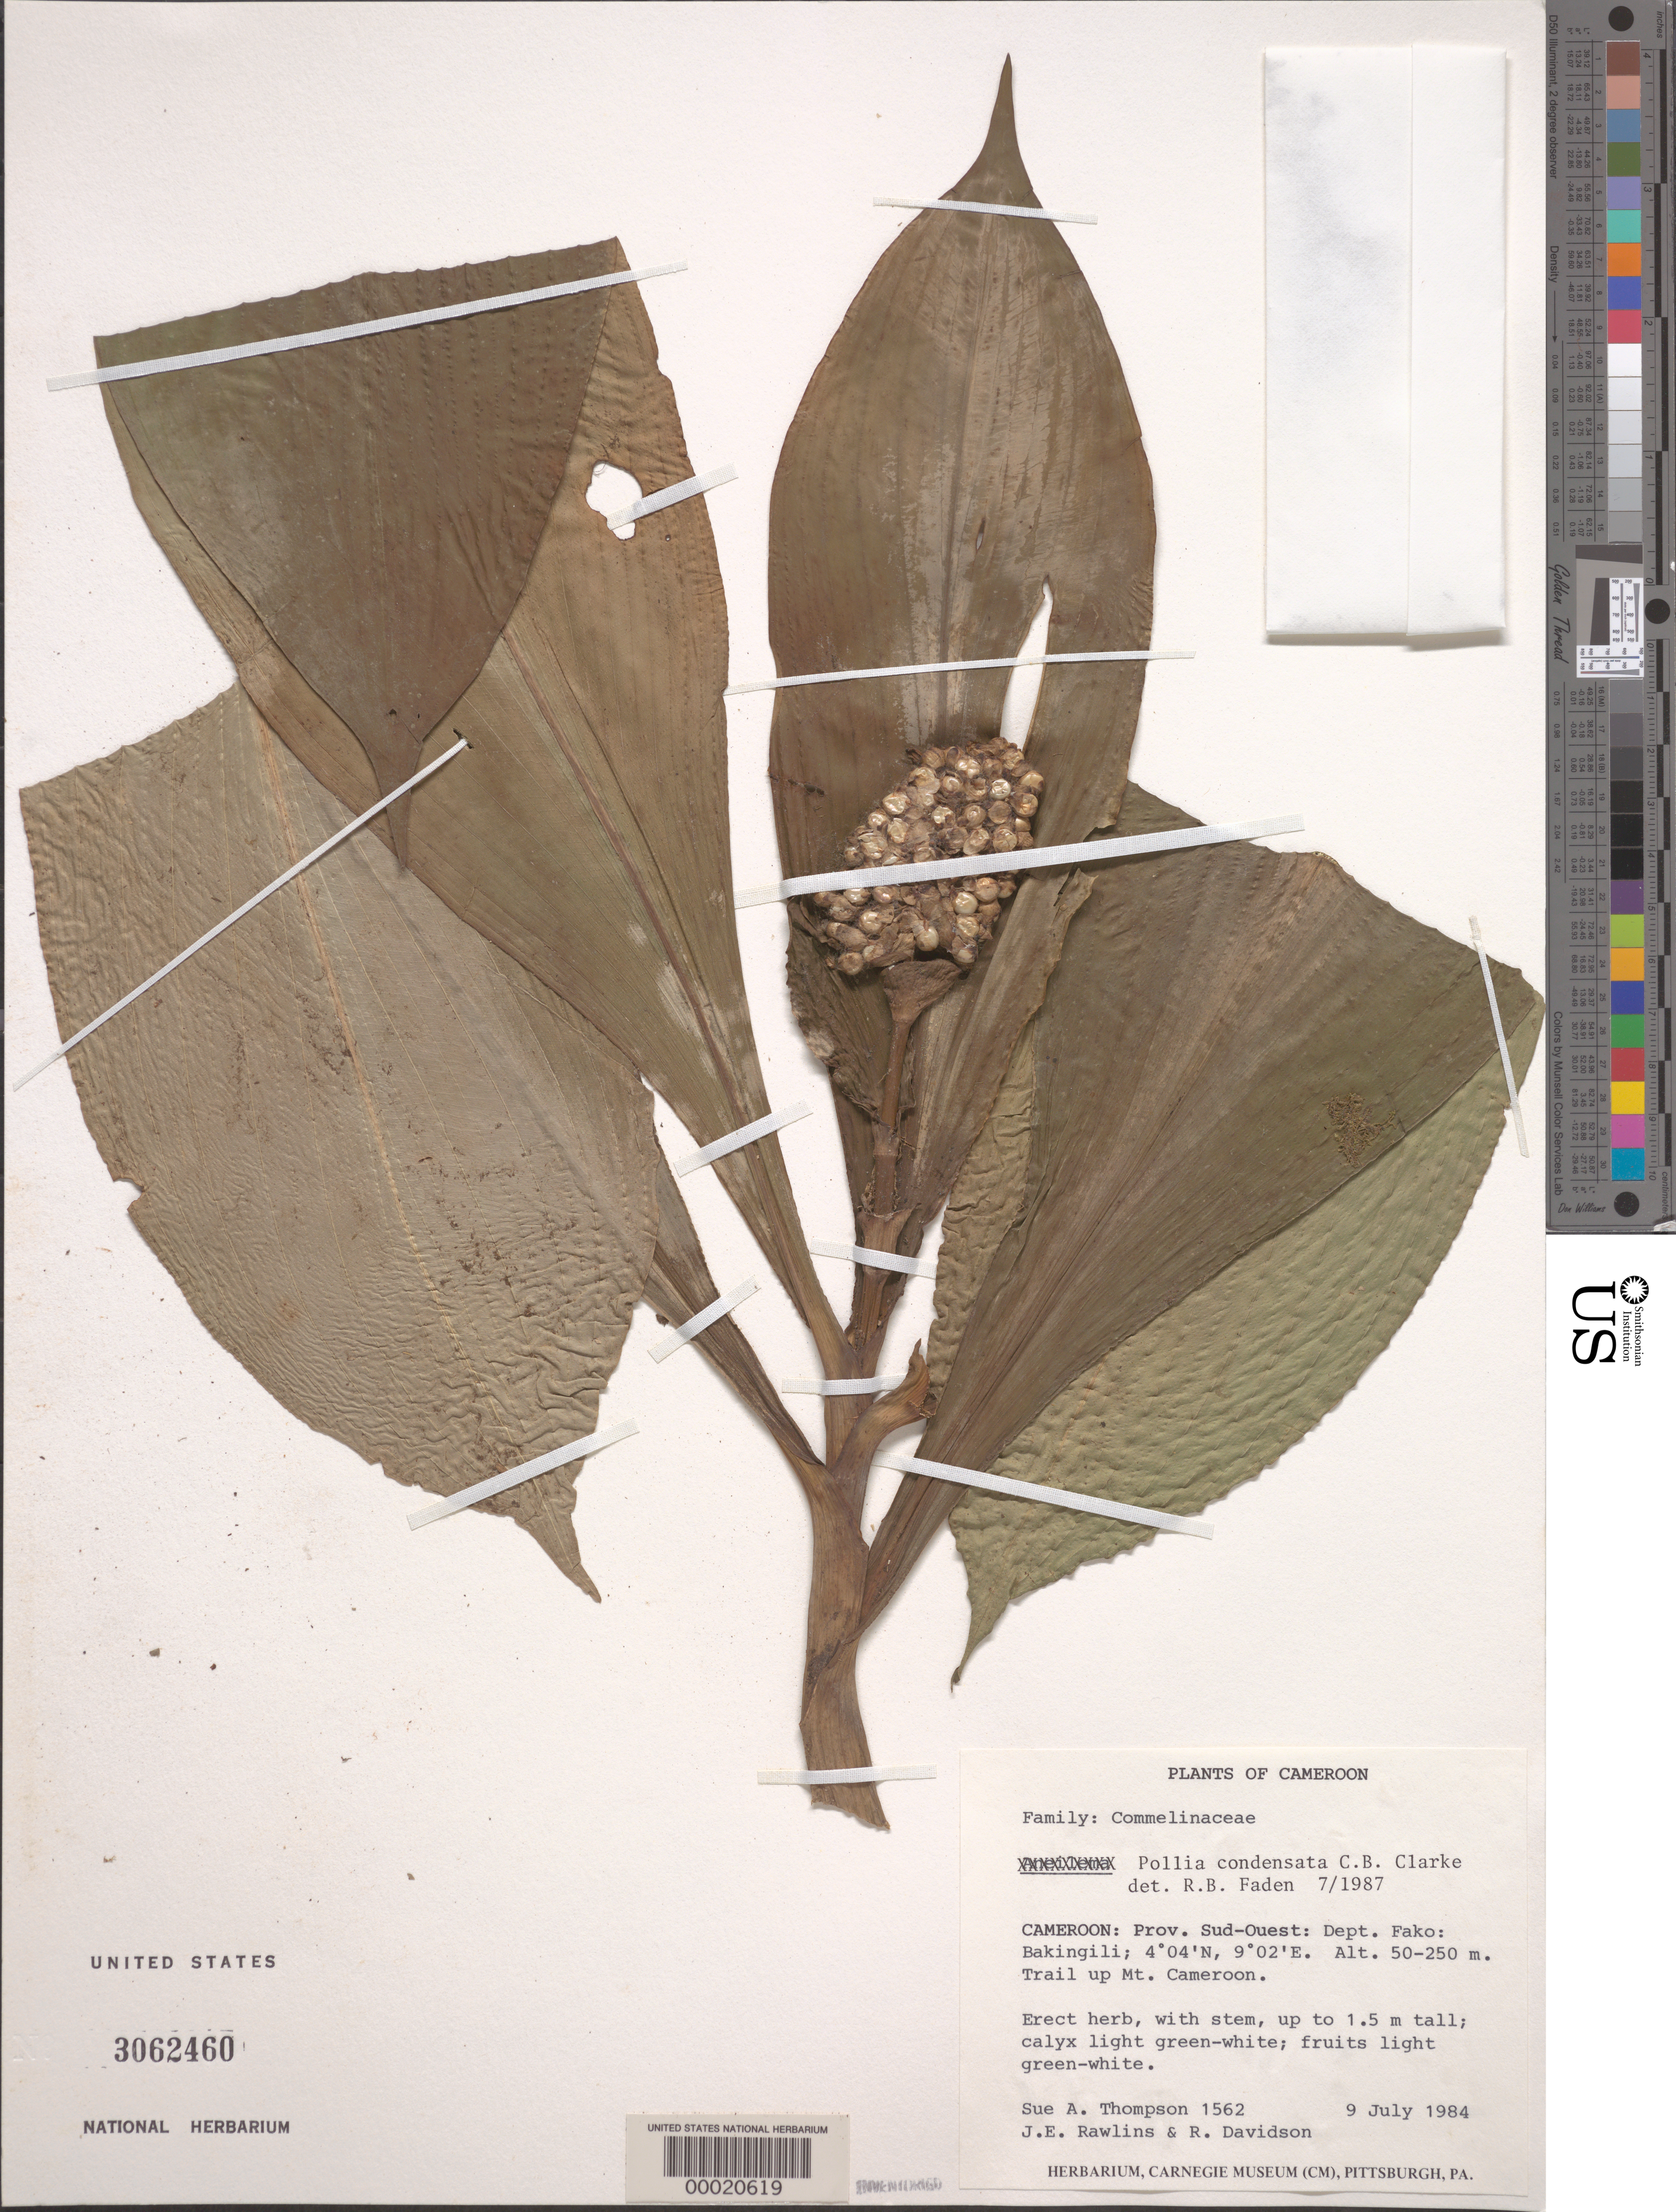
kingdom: Plantae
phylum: Tracheophyta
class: Liliopsida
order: Commelinales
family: Commelinaceae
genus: Pollia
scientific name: Pollia condensata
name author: C.B. Clarke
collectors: S. A. Thompson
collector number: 1562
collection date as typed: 09 Jul 1984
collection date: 1984-07-09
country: Cameroon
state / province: Sud-Ouest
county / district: Fako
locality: Bakingili, trail up mt. cameroon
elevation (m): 50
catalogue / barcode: US 3062460